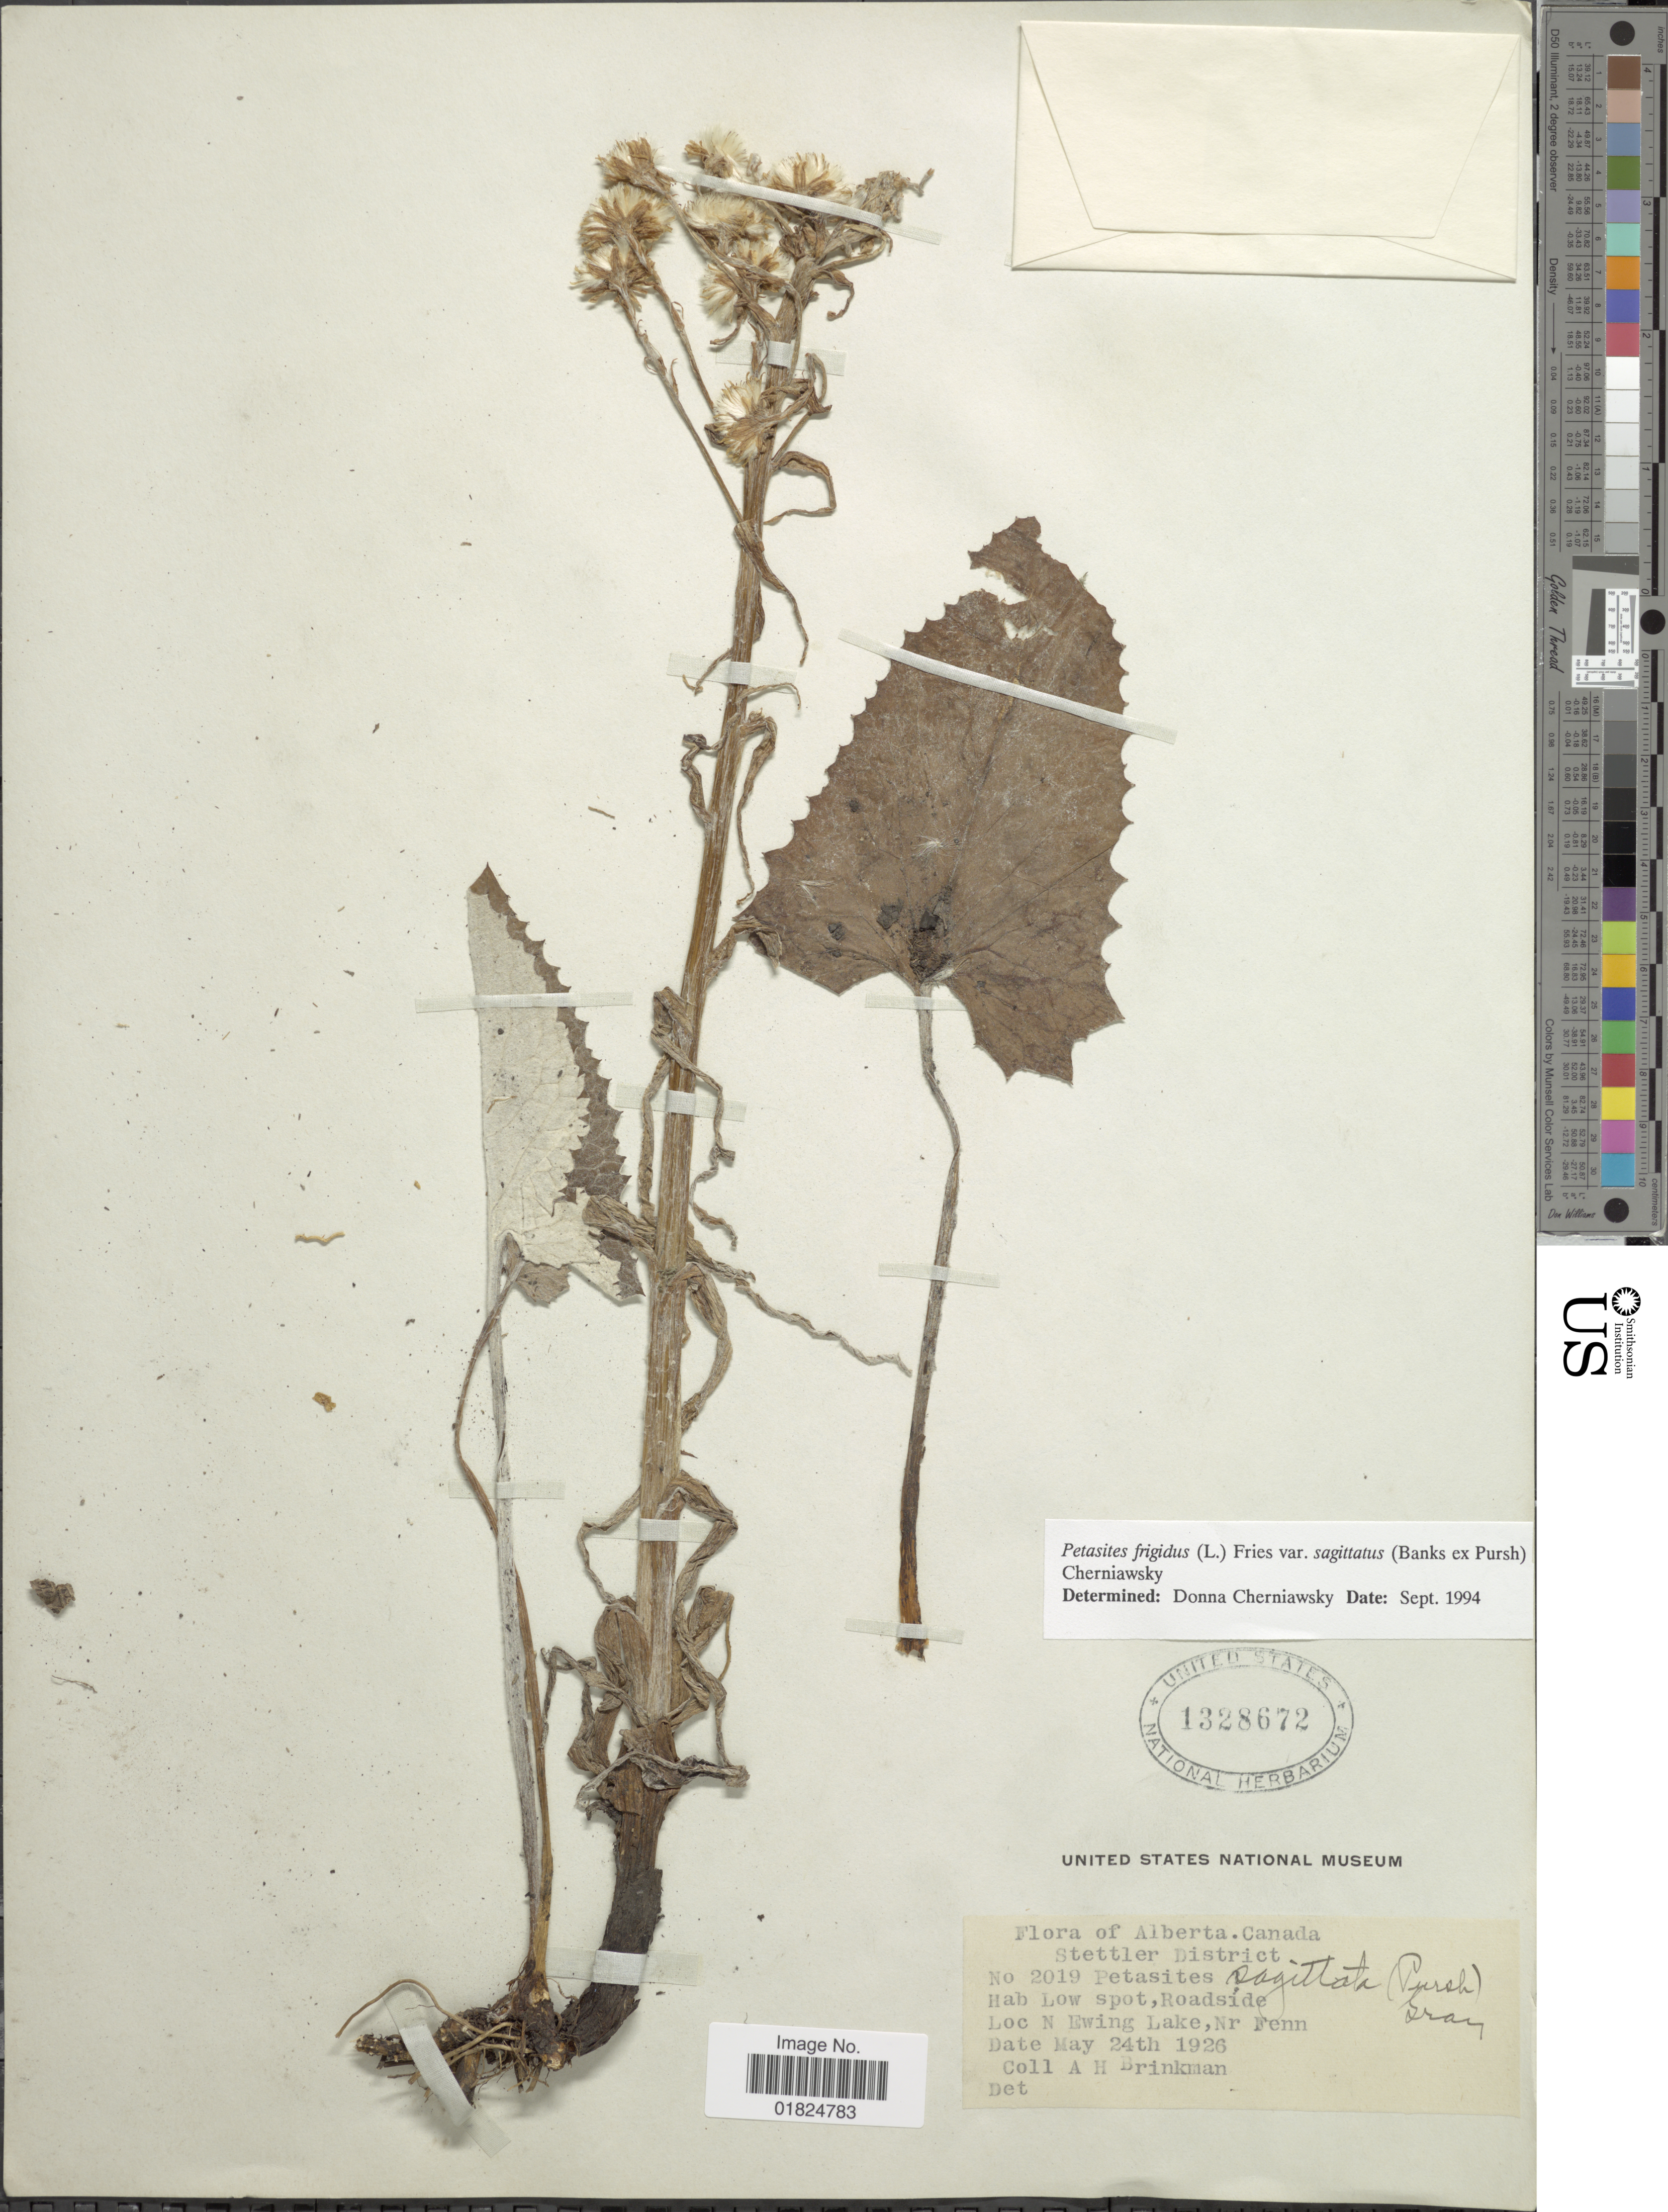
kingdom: Plantae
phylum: Tracheophyta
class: Magnoliopsida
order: Asterales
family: Asteraceae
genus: Petasites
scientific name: Petasites frigidus var. sagittatus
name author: (Banks ex Pursh) Cherniawsky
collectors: A. Brinkman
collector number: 2019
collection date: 1926-05-24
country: Canada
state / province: Alberta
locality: Alberta. N Ewing Lake, Nr Fenn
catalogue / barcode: US 1328672